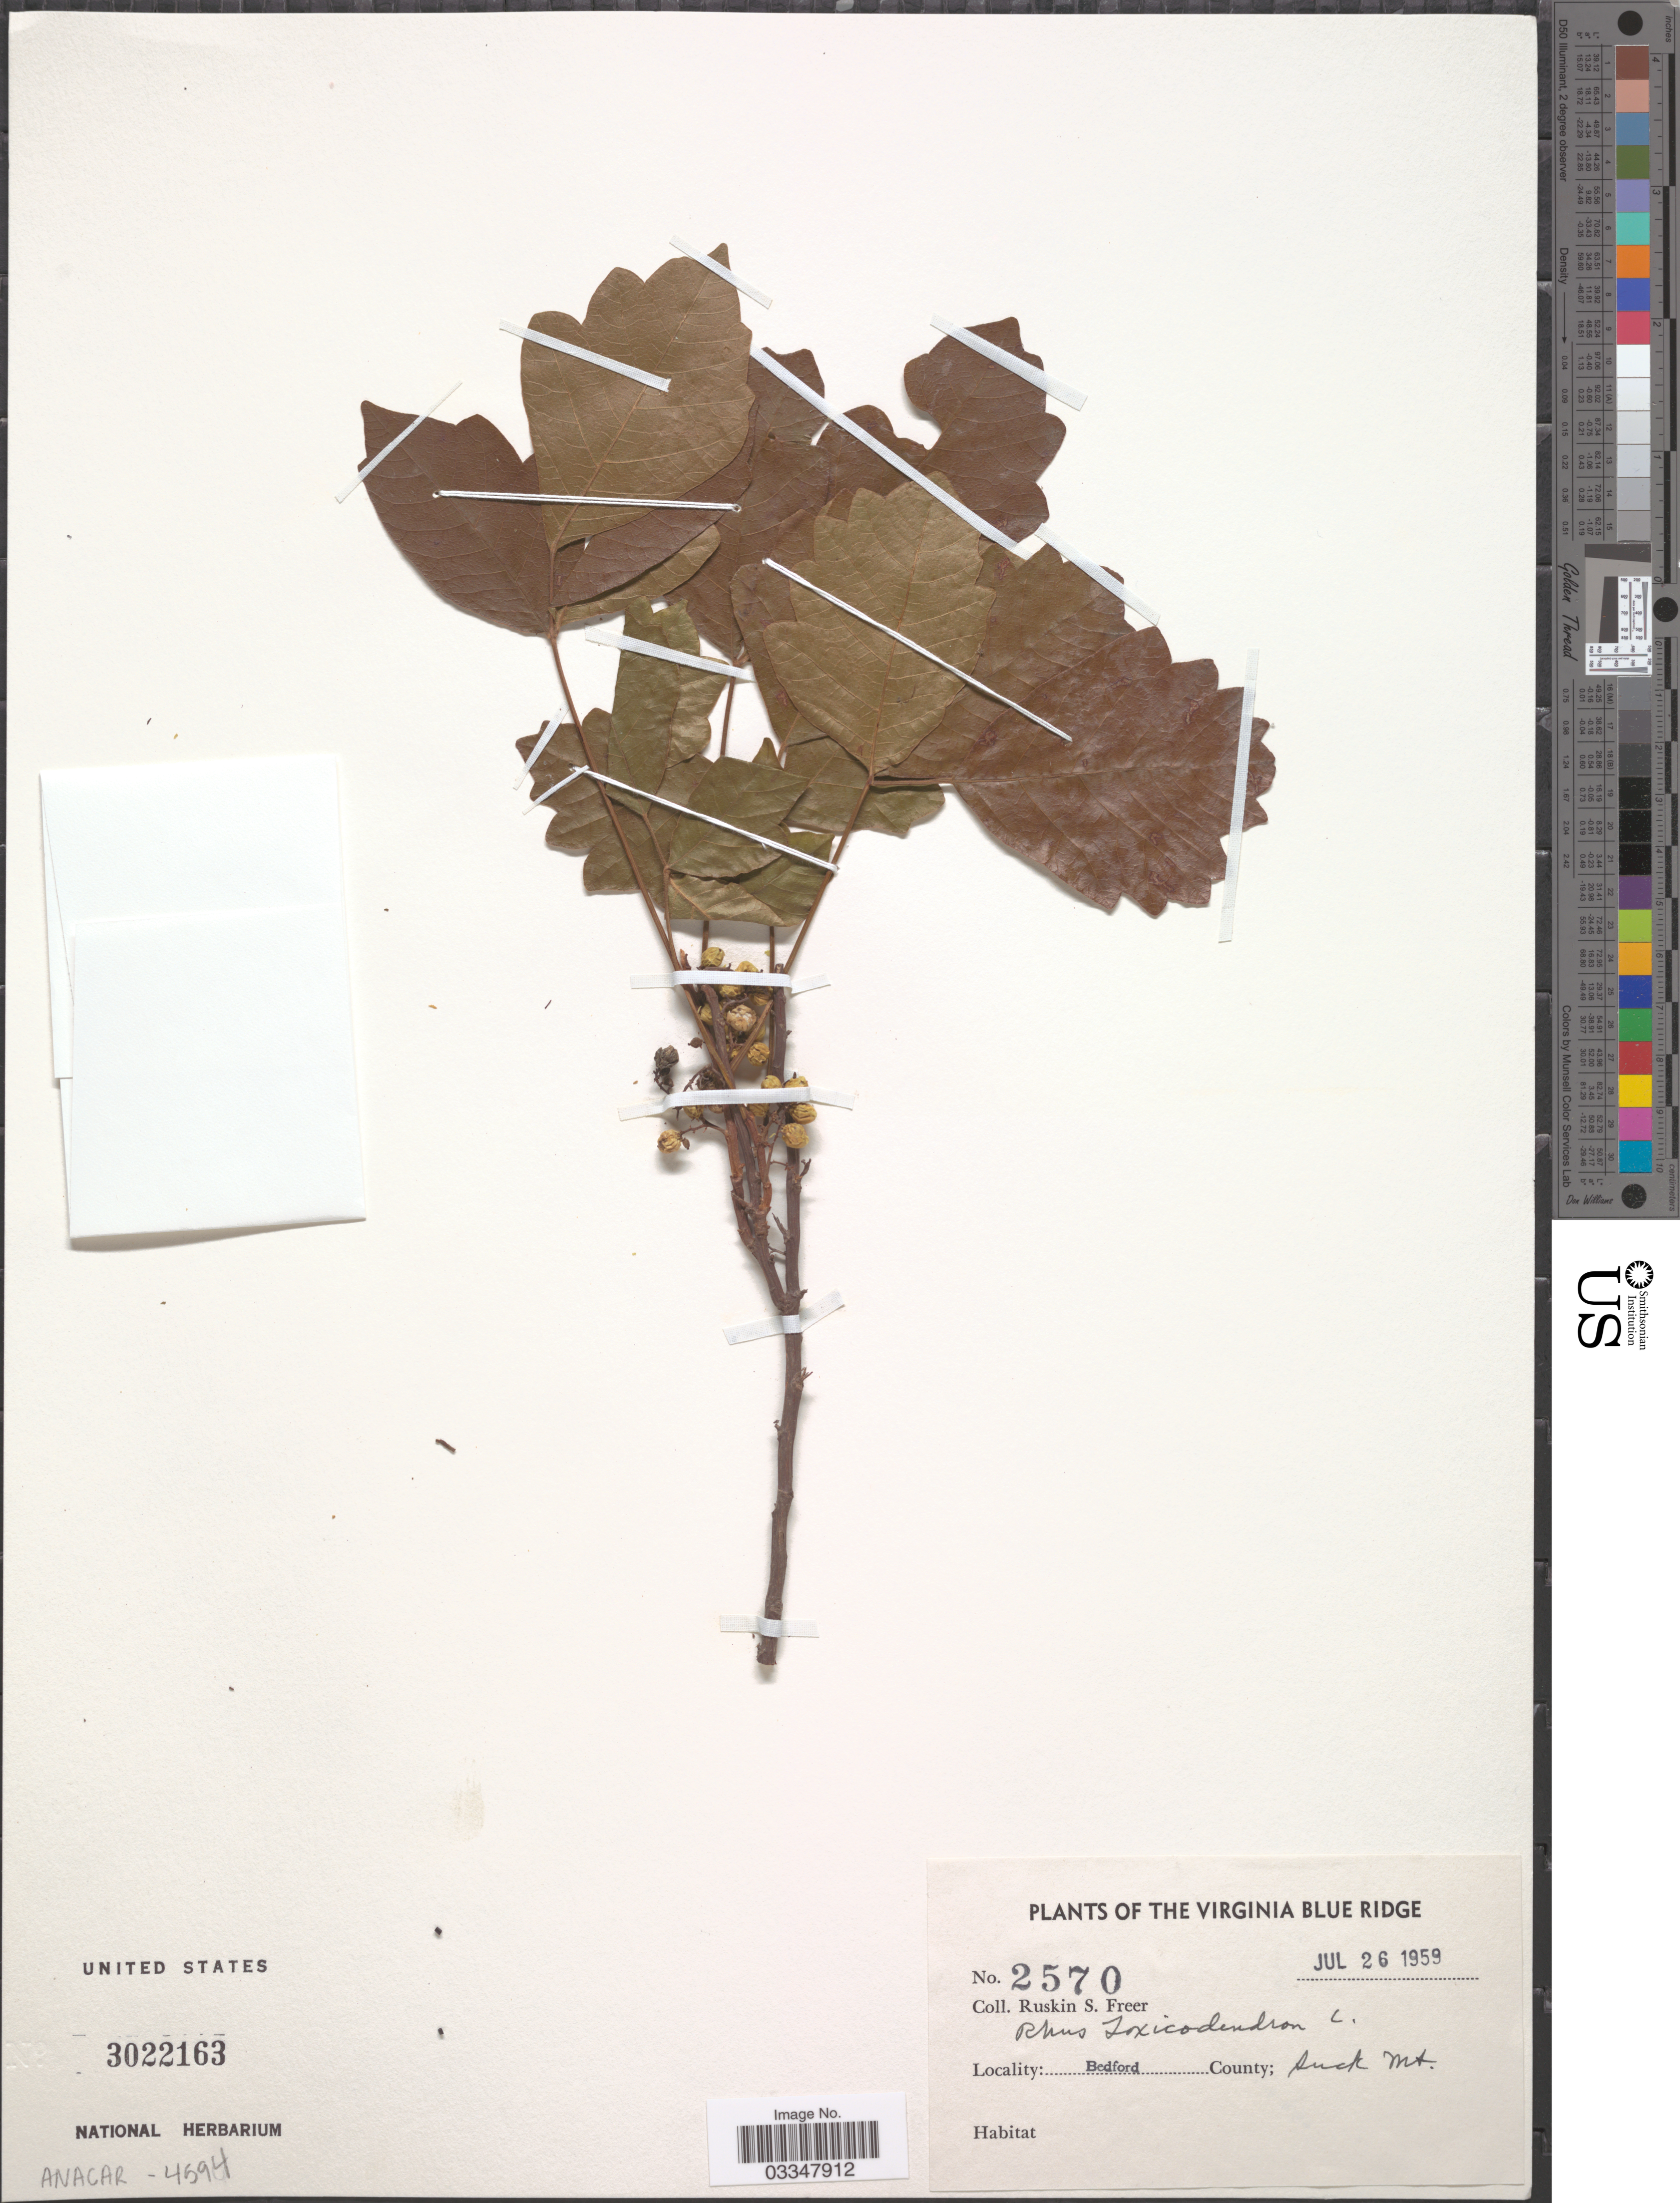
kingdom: Plantae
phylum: Tracheophyta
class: Magnoliopsida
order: Sapindales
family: Anacardiaceae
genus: Toxicodendron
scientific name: Toxicodendron radicans subsp. radicans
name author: (L.) Kuntze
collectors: R. Freer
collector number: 2570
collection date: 1959-07-26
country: United States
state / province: Virginia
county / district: Bedford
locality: The Virginia Blue Ridge. Bedford County; Suck Mt.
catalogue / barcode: US 3022163